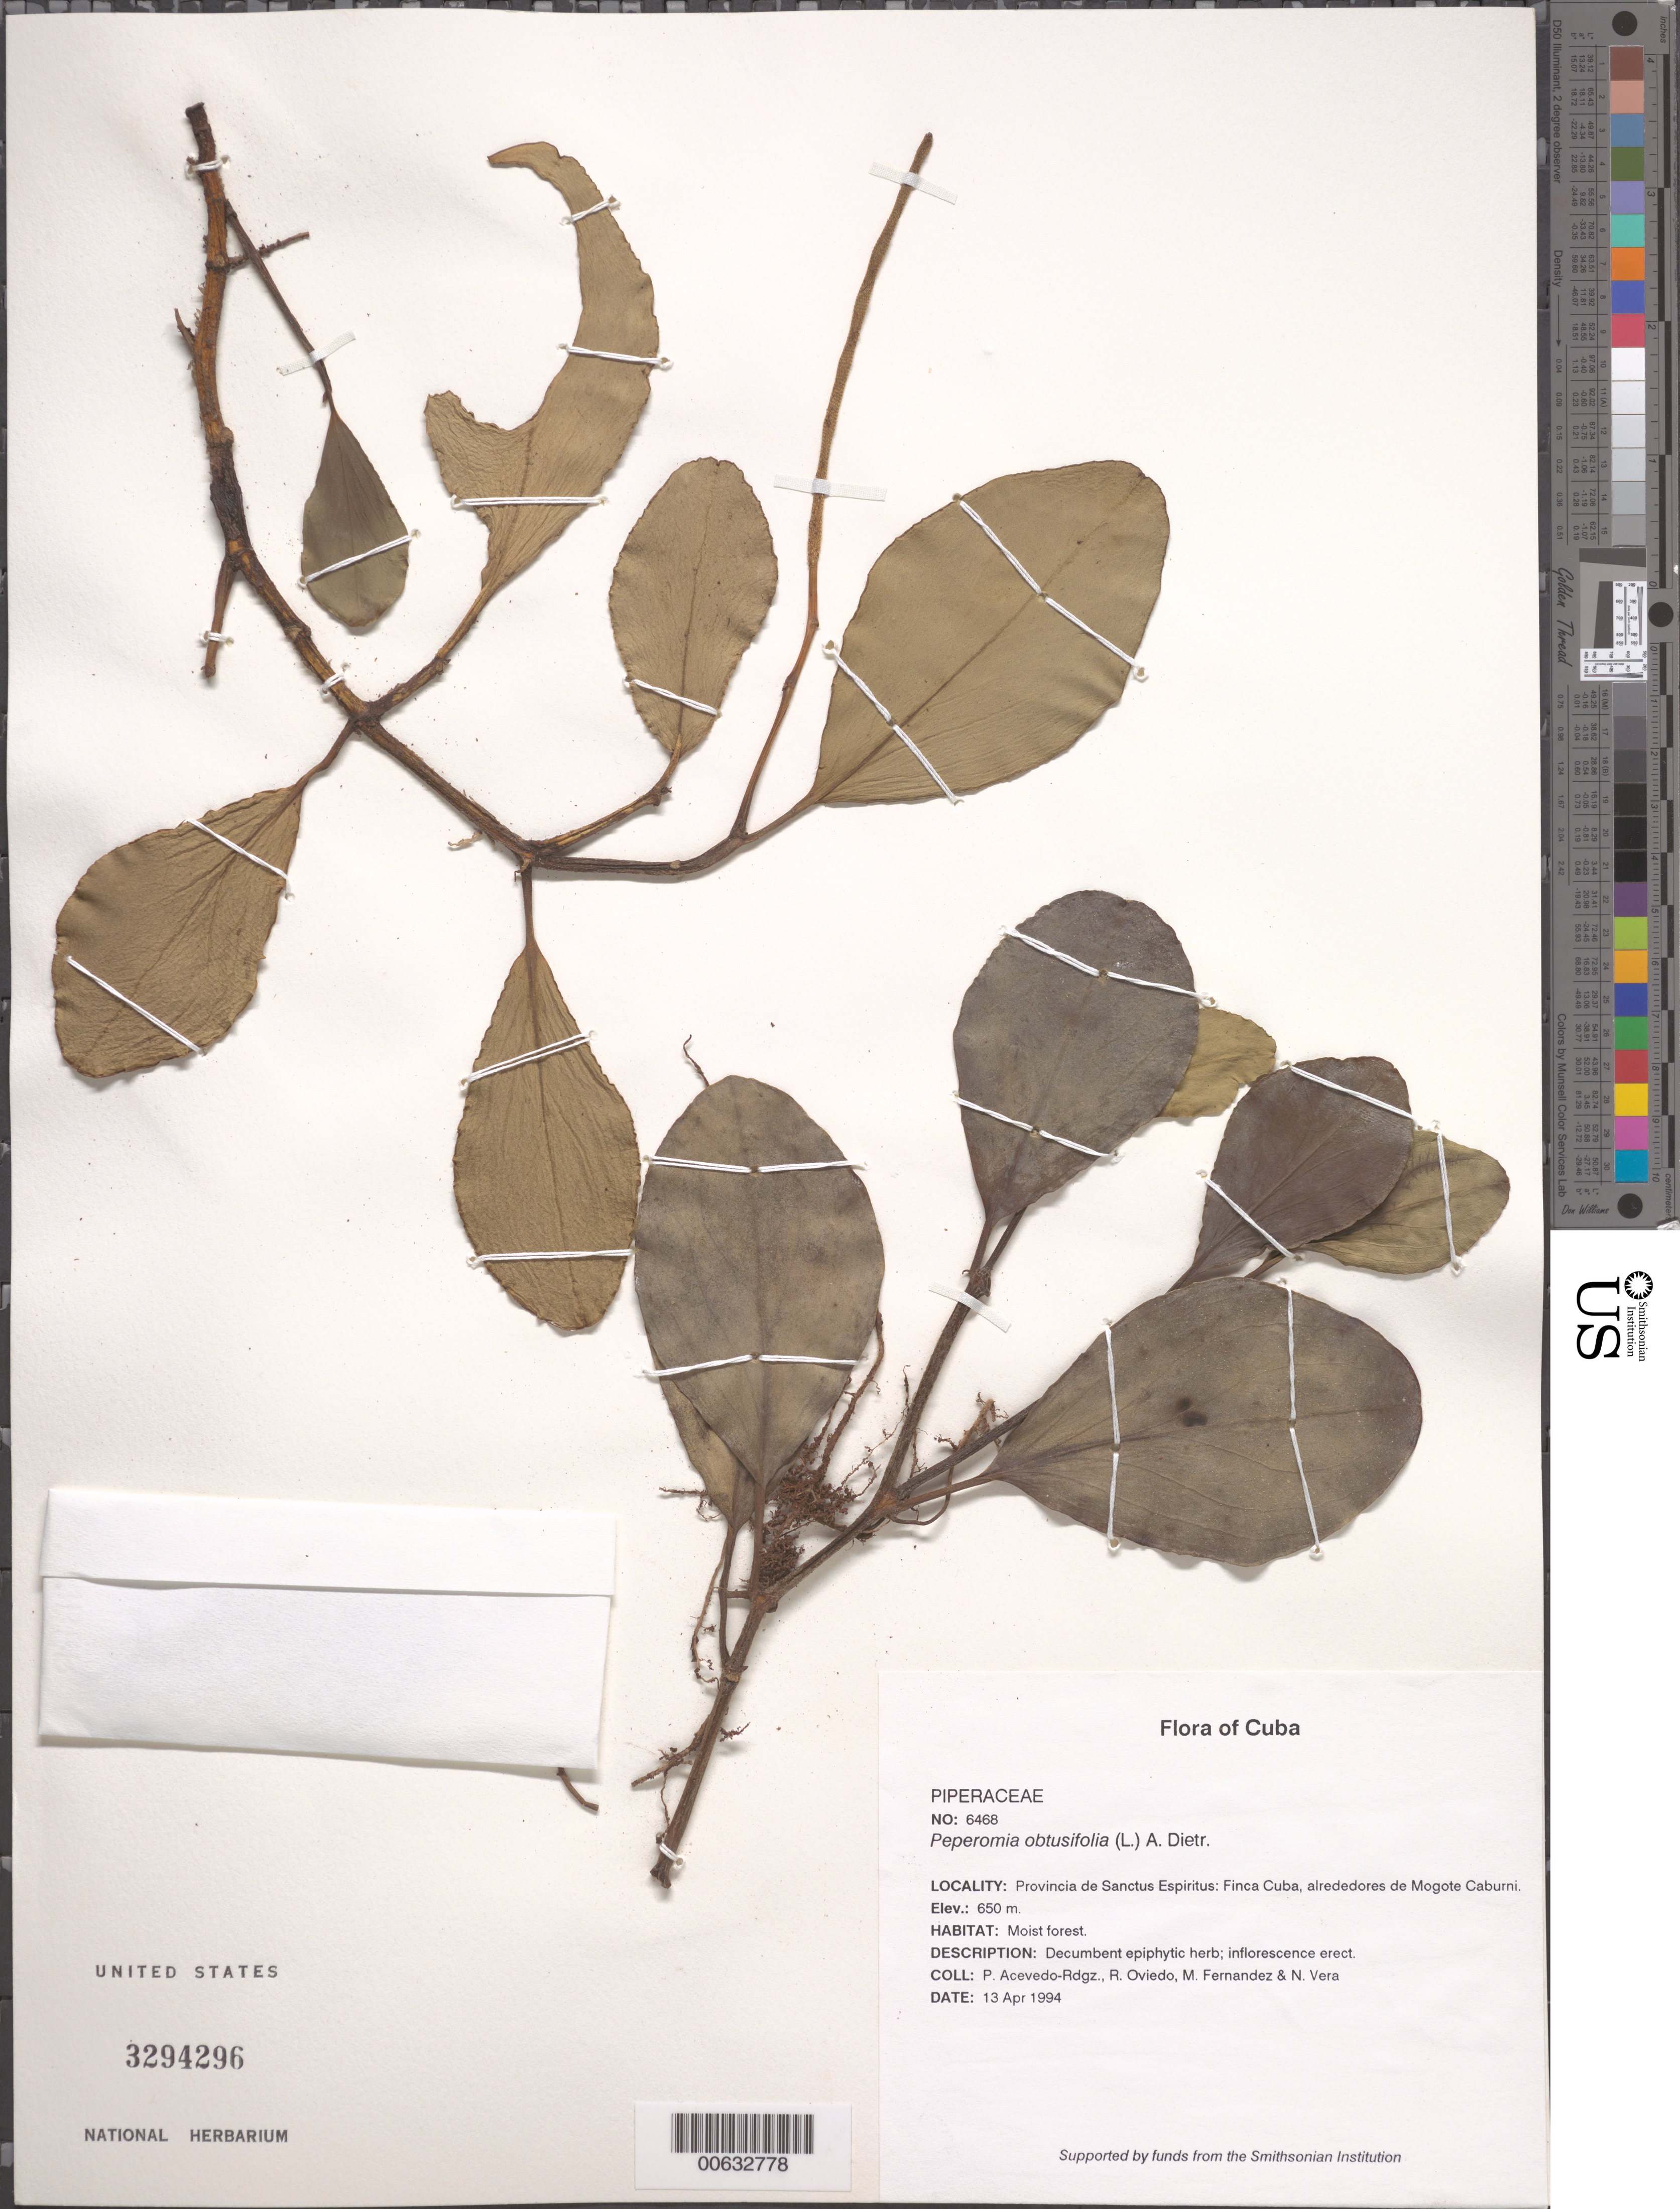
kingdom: Plantae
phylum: Tracheophyta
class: Magnoliopsida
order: Piperales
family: Piperaceae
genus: Peperomia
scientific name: Peperomia obtusifolia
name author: (L.) A. Dietr.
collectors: P. Acevedo-Rodr., R. Oviedo, M. Fernandez & N. Vera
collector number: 6468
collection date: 1994-04-13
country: Cuba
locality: Provincia de Sanctus Espiritus: Finca Cuba, alrededores de Mogote Caburni.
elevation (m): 650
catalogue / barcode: US 3294296